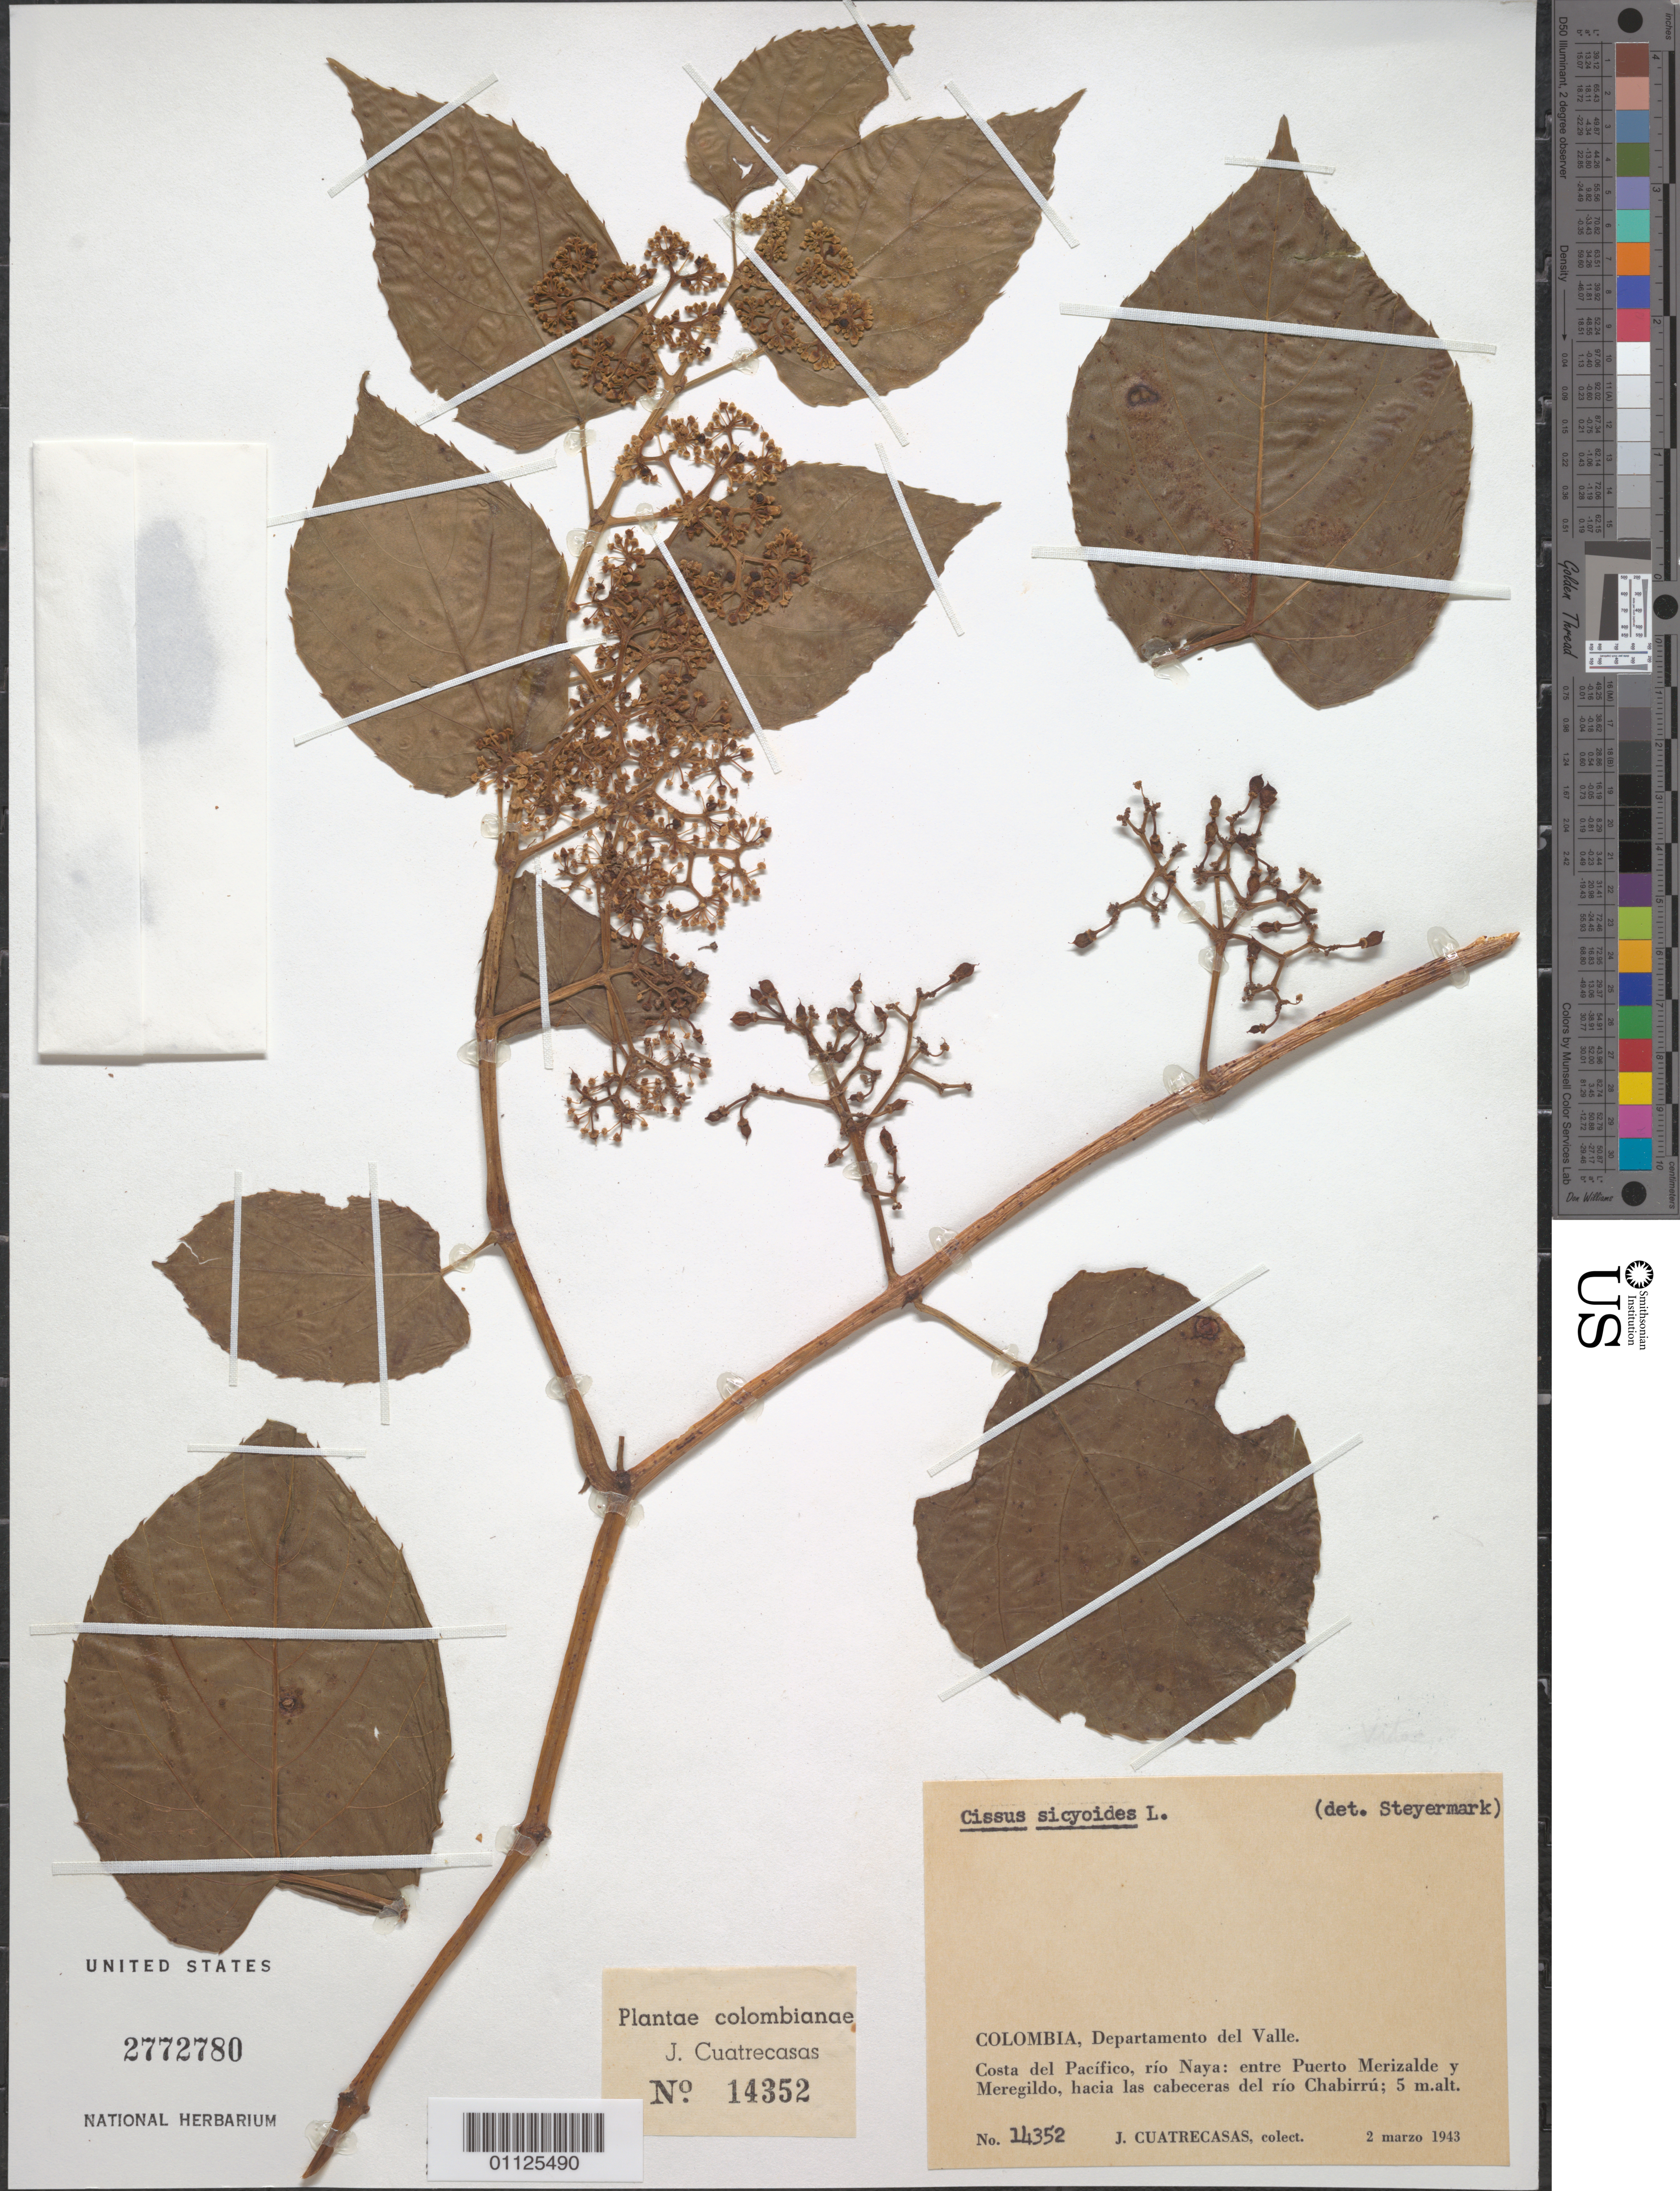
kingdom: Plantae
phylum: Tracheophyta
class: Magnoliopsida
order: Vitales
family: Vitaceae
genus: Cissus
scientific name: Cissus verticillata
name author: (L.) Nicolson & C.E. Jarvis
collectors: J. Cuatrecasas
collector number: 14352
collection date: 1943-03-02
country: Colombia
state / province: Valle del Cauca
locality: Costa del Pacifico, rio Naya: entre Puerto Merizalde y Meregildo, hacia las cabeceras del rio Chabirru.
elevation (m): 5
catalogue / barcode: US 2772780